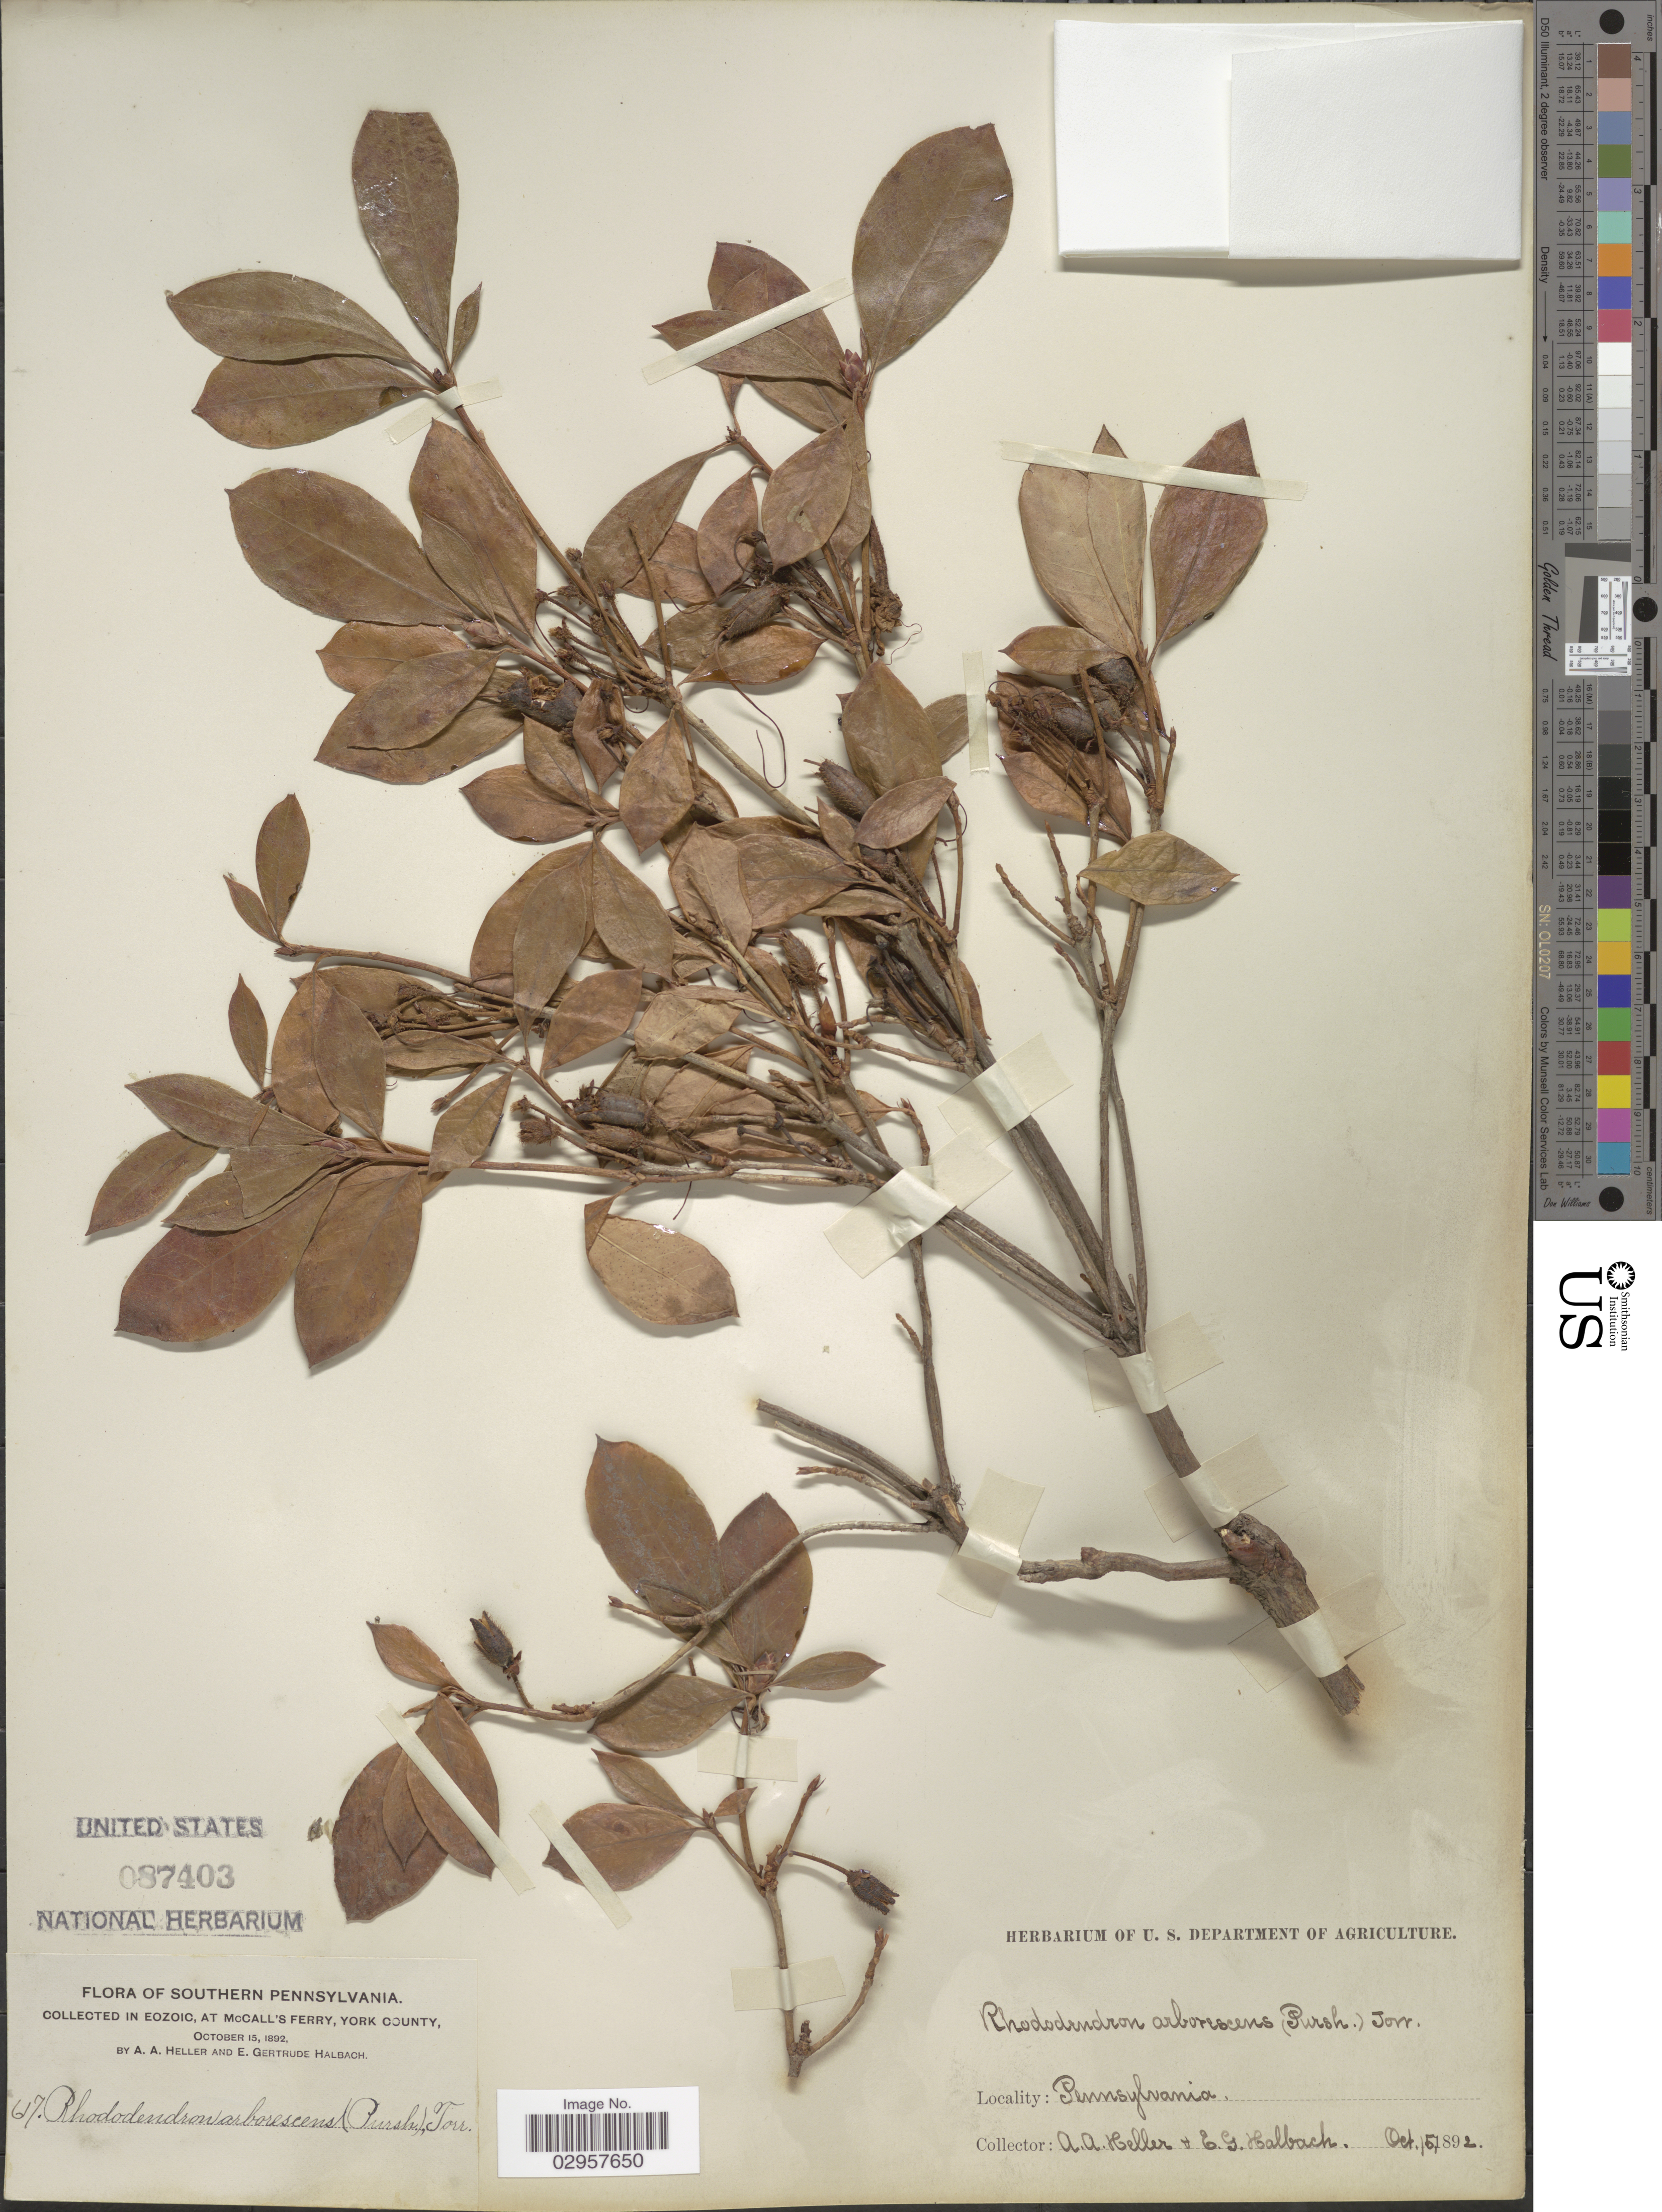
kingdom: Plantae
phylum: Tracheophyta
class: Magnoliopsida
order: Ericales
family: Ericaceae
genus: Rhododendron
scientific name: Rhododendron arborescens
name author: (Pursh) Torr.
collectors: A. A. Heller & E. G. Heller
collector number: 617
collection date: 1892-10-15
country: United States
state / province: Pennsylvania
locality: Southern Pennsylvania. In Eozoic, at McCall's Ferry, York County.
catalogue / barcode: US 87403